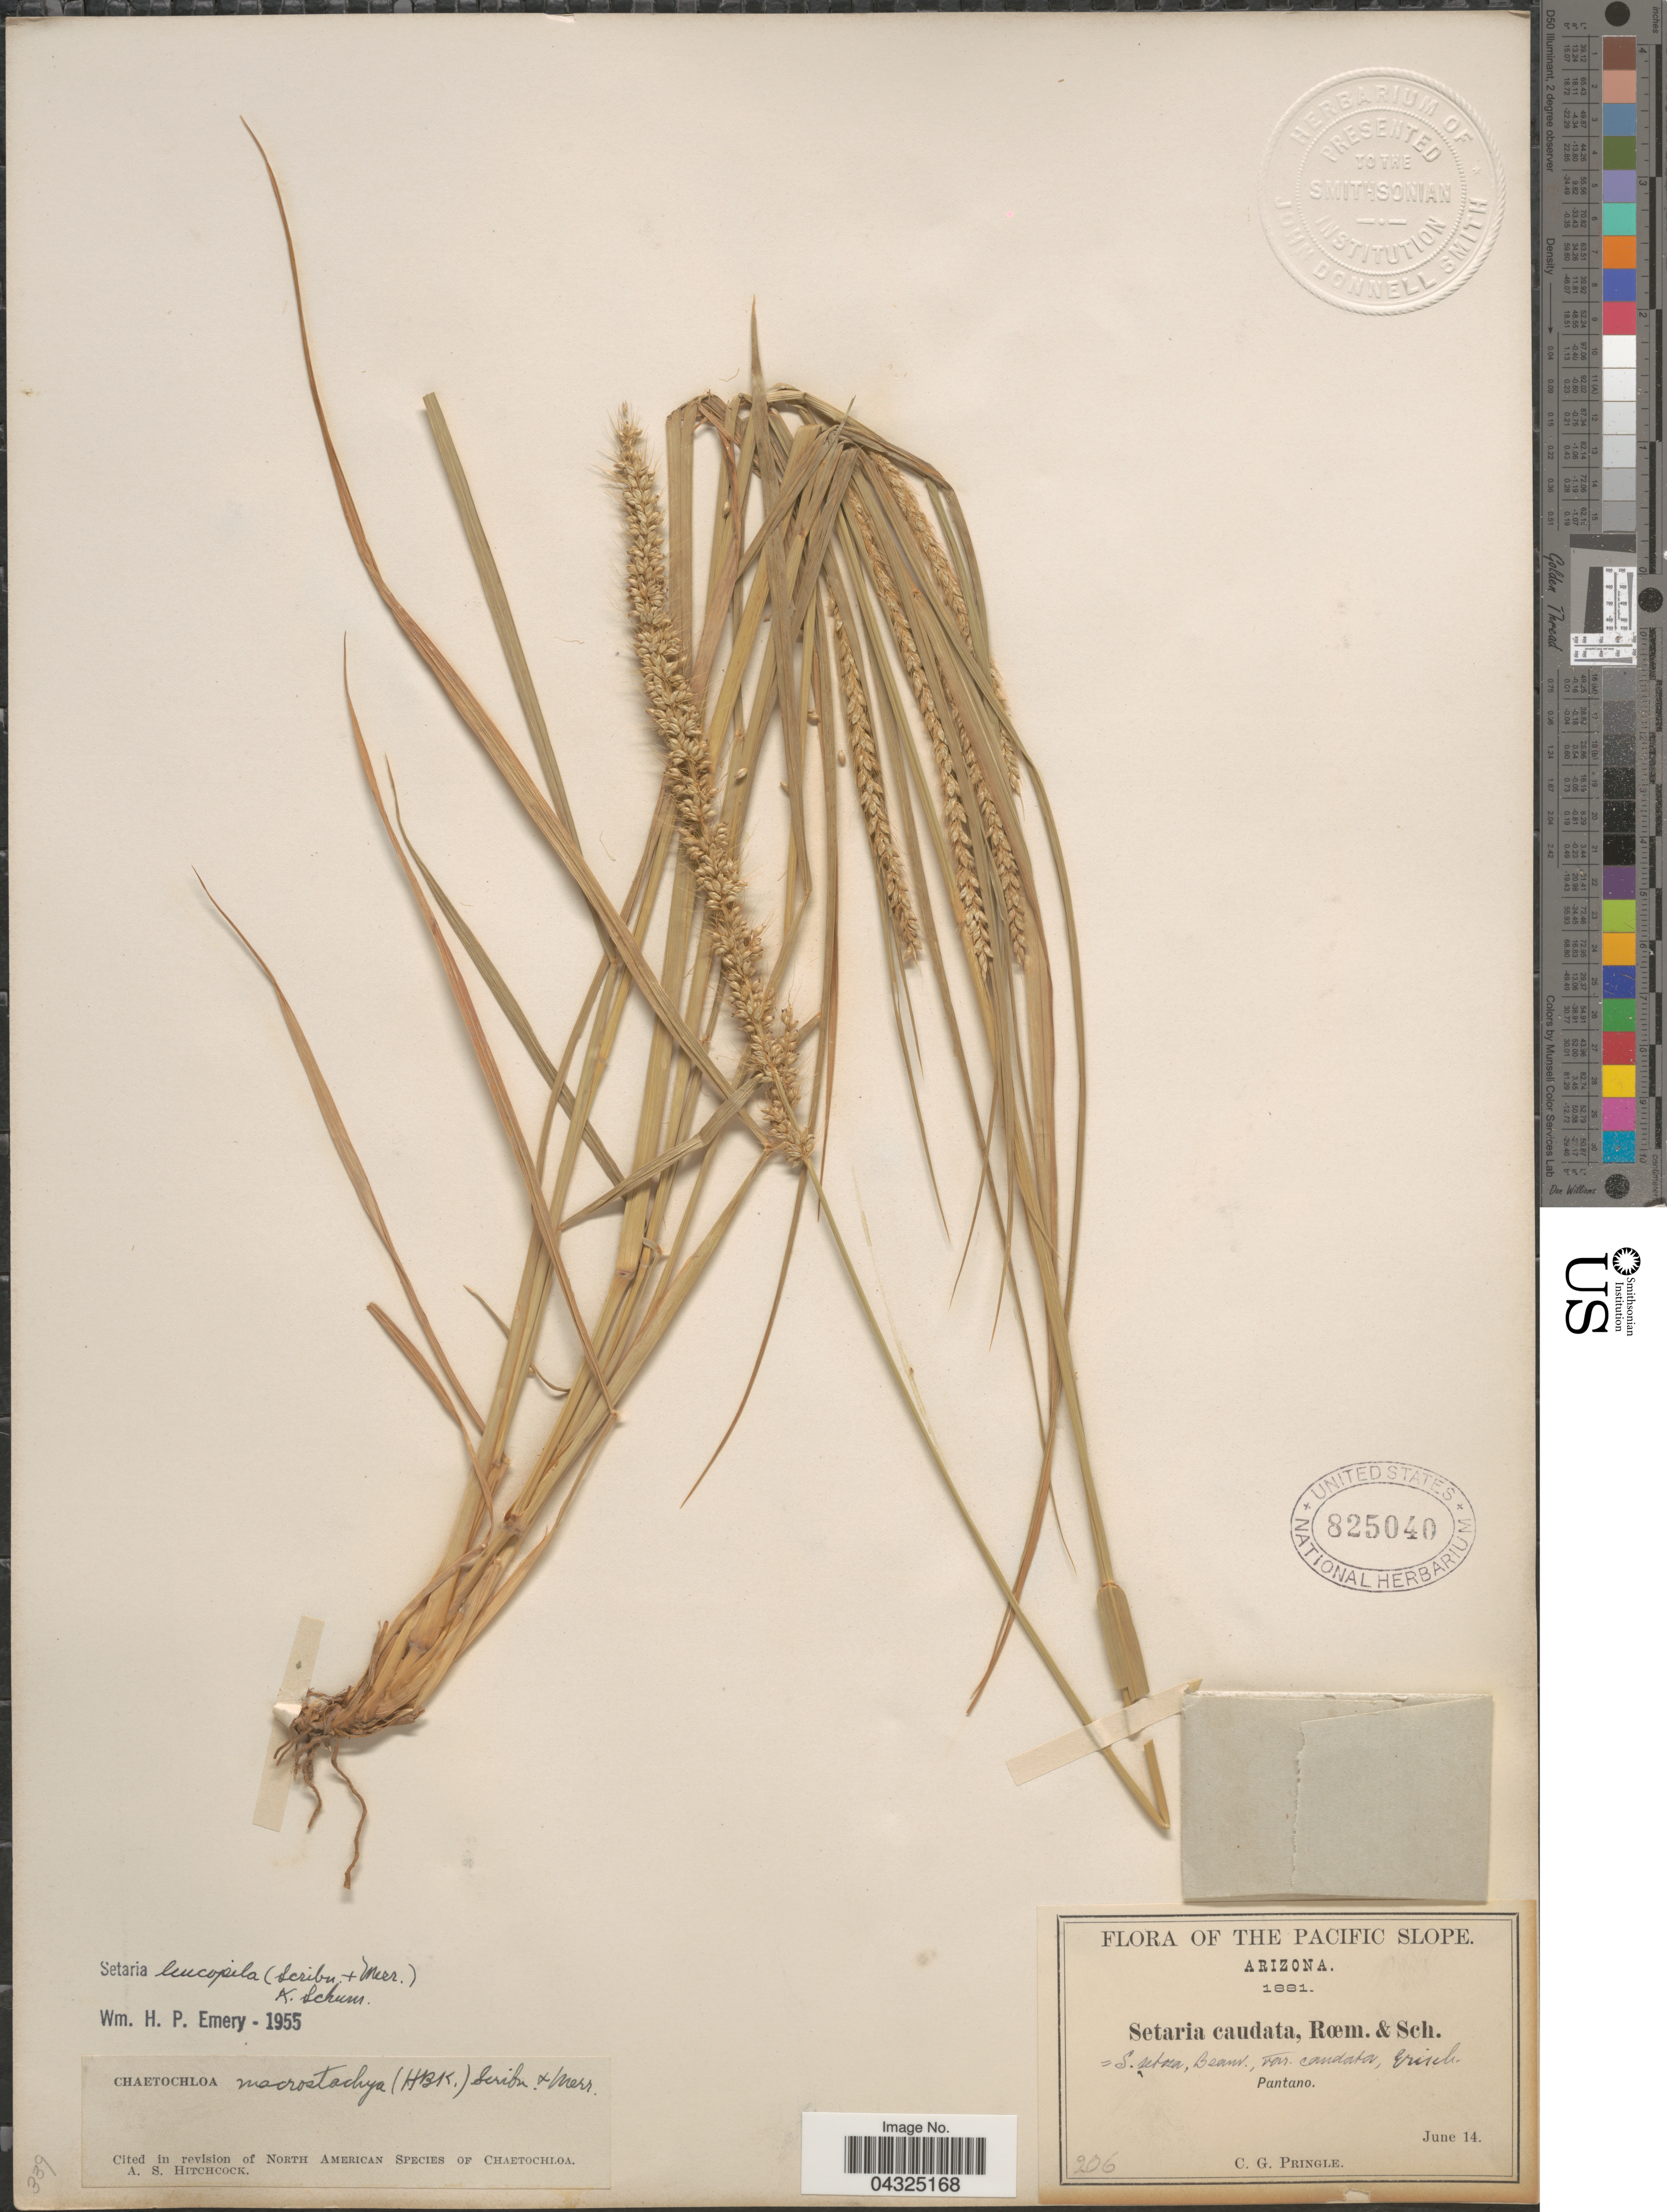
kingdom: Plantae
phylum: Tracheophyta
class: Liliopsida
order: Poales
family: Poaceae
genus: Setaria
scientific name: Setaria leucopila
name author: (Scribn. & Merr.) K. Schum.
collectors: C. G. Pringle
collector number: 206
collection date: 1881-06-14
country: United States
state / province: Arizona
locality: Pacific Slope. Pantano.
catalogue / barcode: US 825040